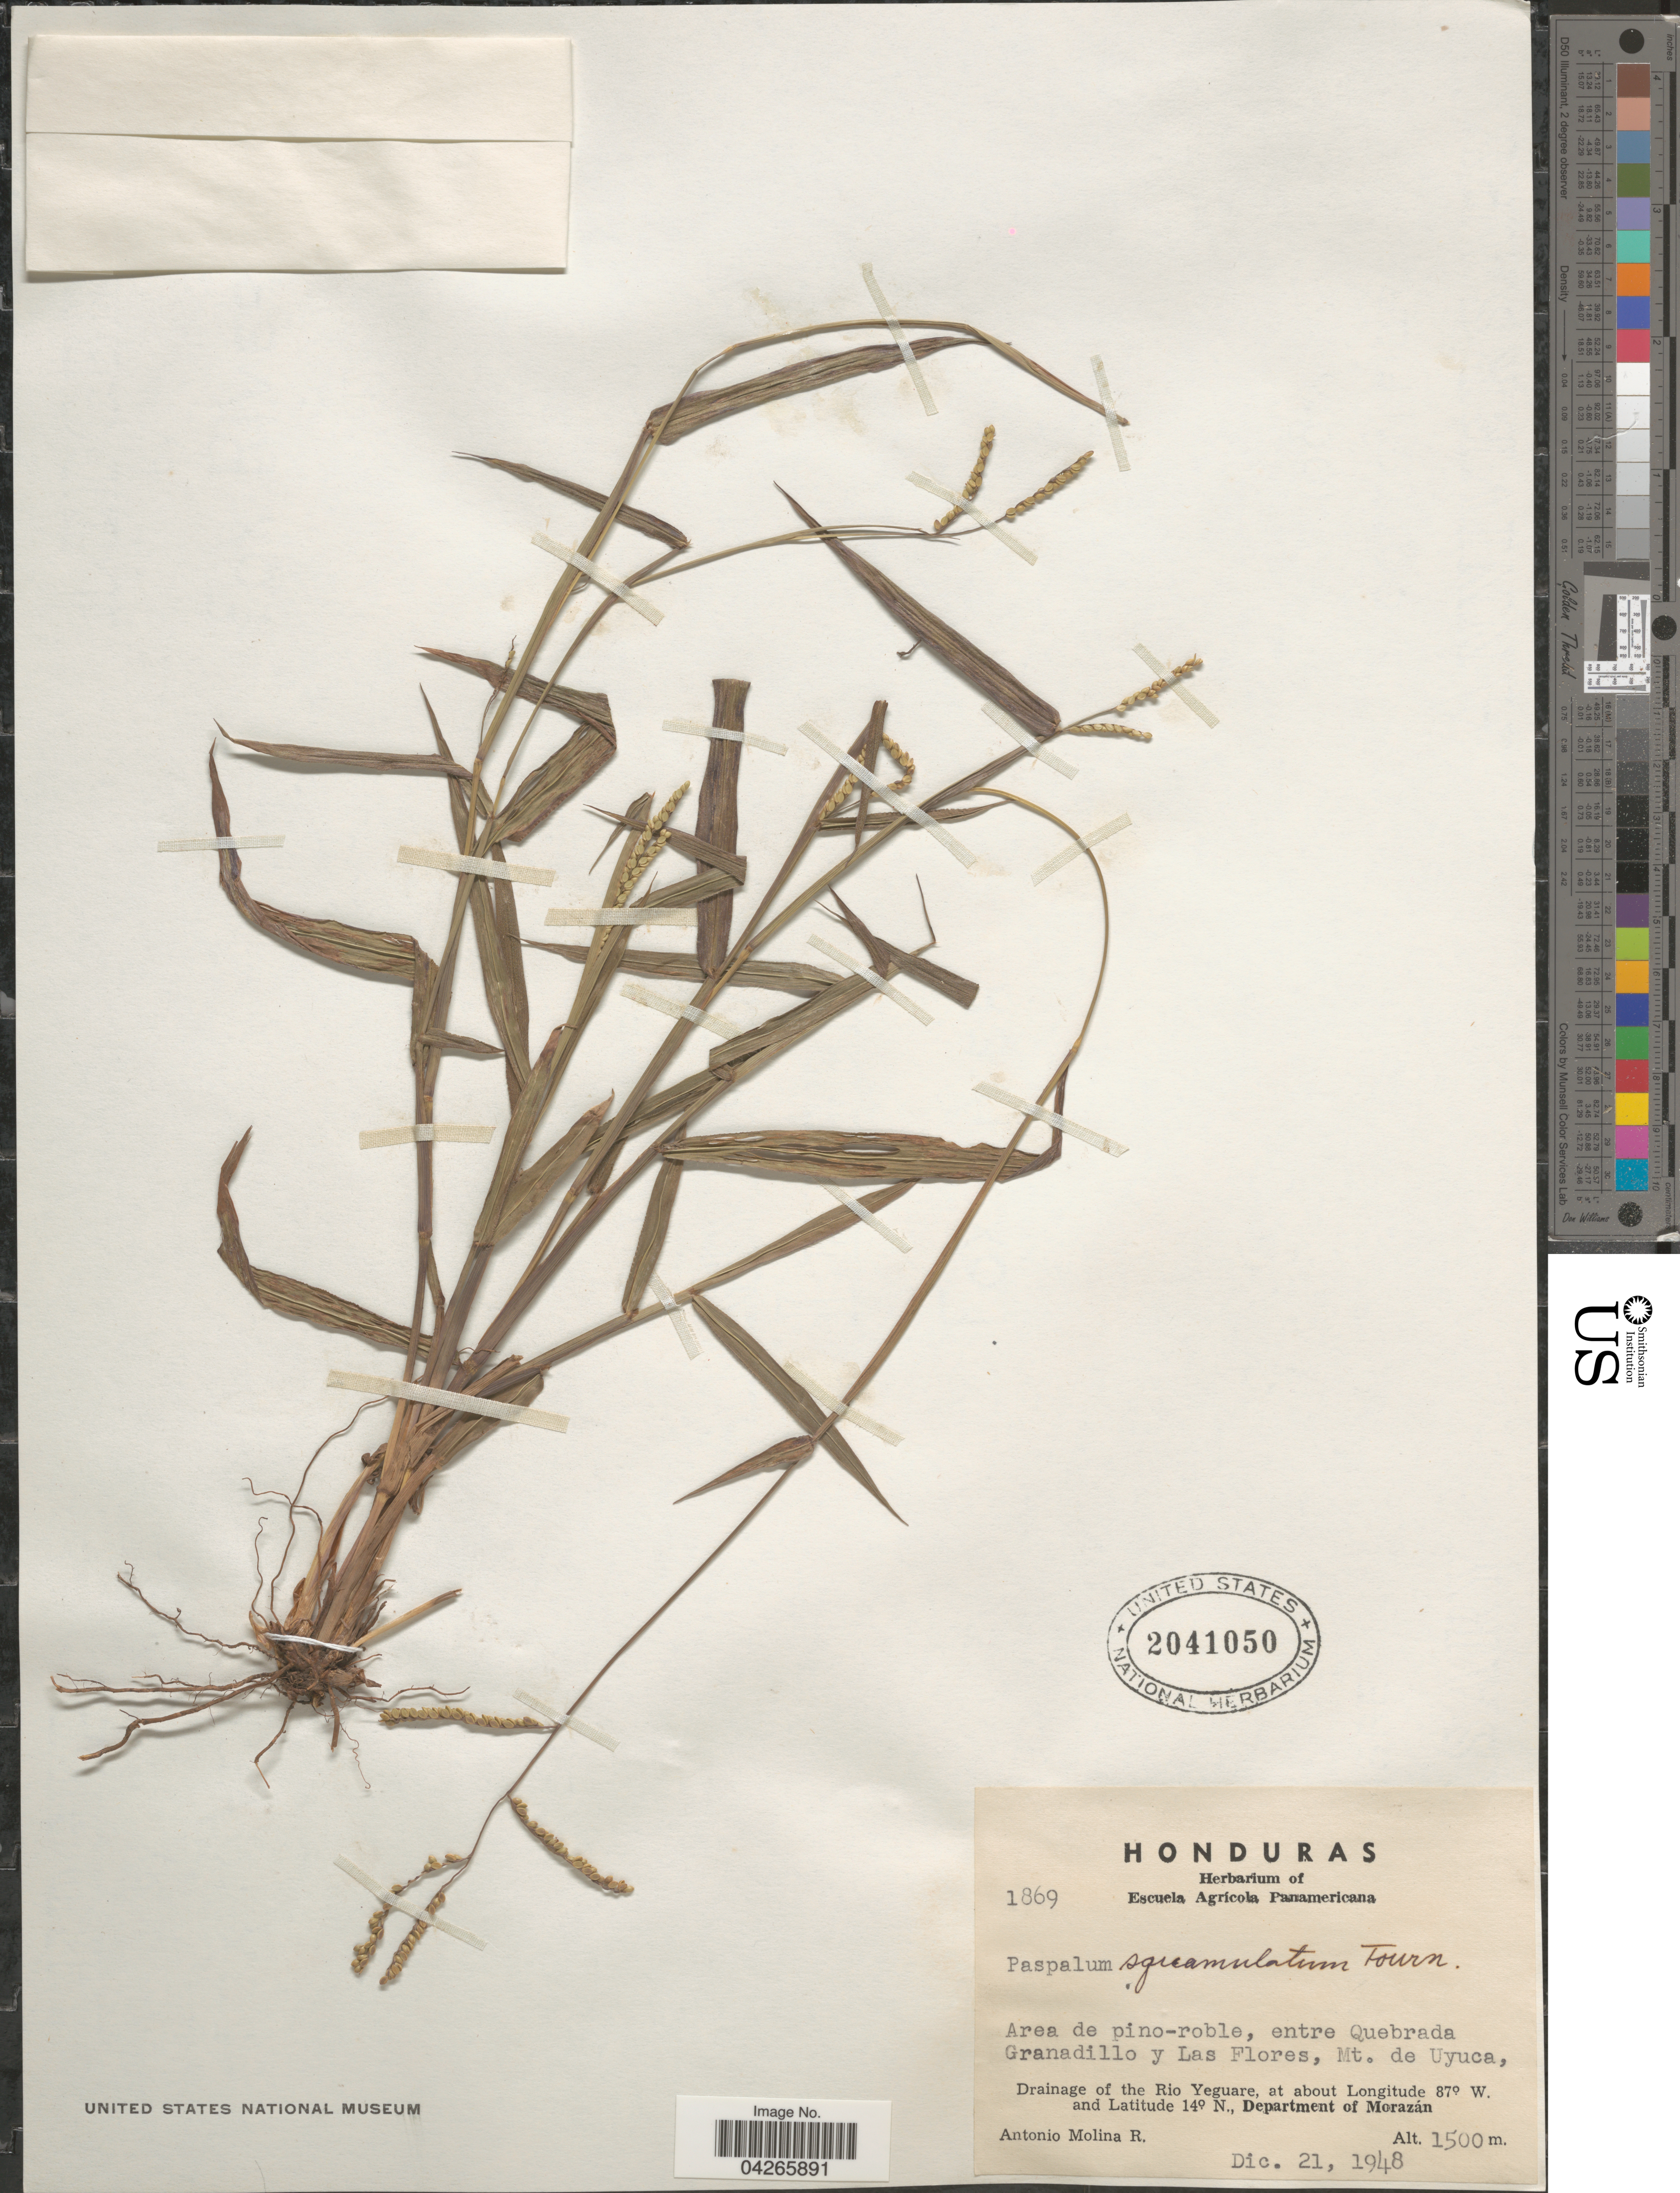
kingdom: Plantae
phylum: Tracheophyta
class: Liliopsida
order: Poales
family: Poaceae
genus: Paspalum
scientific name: Paspalum squamulatum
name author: E. Fourn.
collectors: A. Molina R.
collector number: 1869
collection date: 1948-12-21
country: Honduras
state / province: Fco. Morazán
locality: Area de pino-roble, entre Quebrada Granadillo y Las Flores, Mt. de Uyuca. Drainage of the Rio Yeguare, Department of Morazán.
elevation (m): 1500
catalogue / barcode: US 2041050